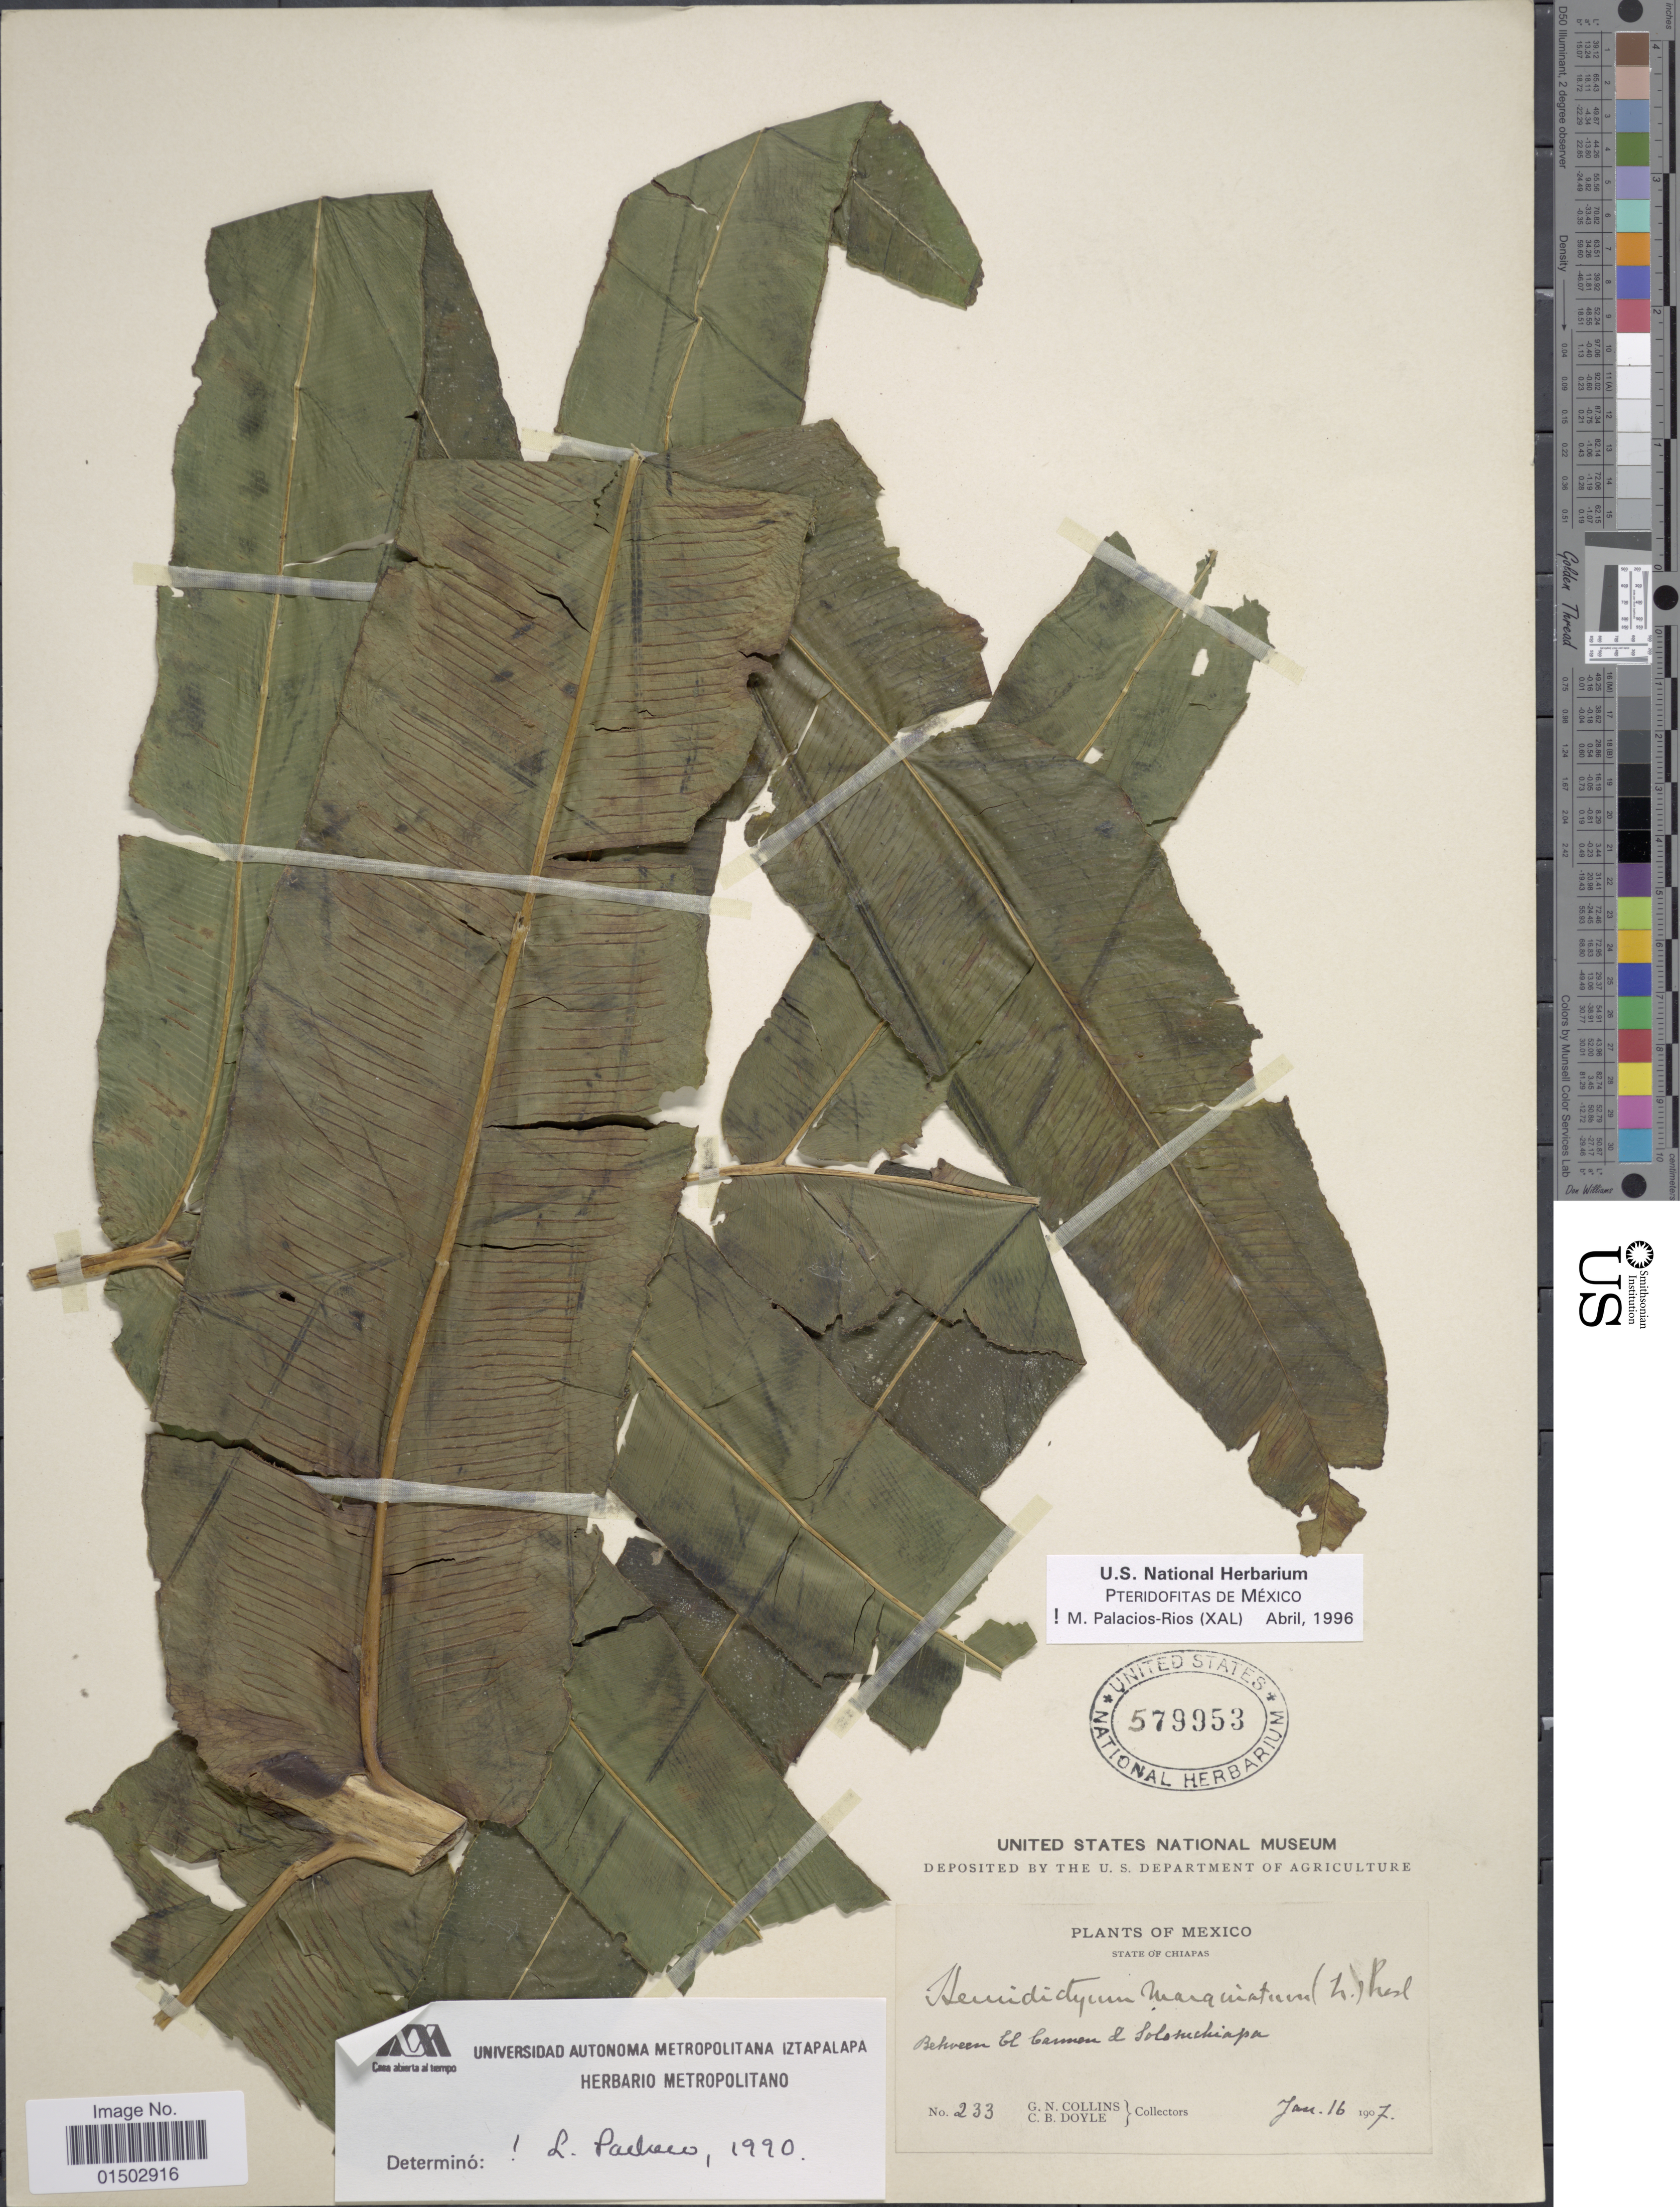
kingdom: Plantae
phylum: Tracheophyta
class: Polypodiopsida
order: Polypodiales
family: Hemidictyaceae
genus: Hemidictyum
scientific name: Hemidictyum marginatum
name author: (L.) C. Presl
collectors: G. Collins & C. Doyle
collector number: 233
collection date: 1907-01-16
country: Mexico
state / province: Chiapas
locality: Between El Carmen & Solosuchiapa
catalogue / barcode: US 579953